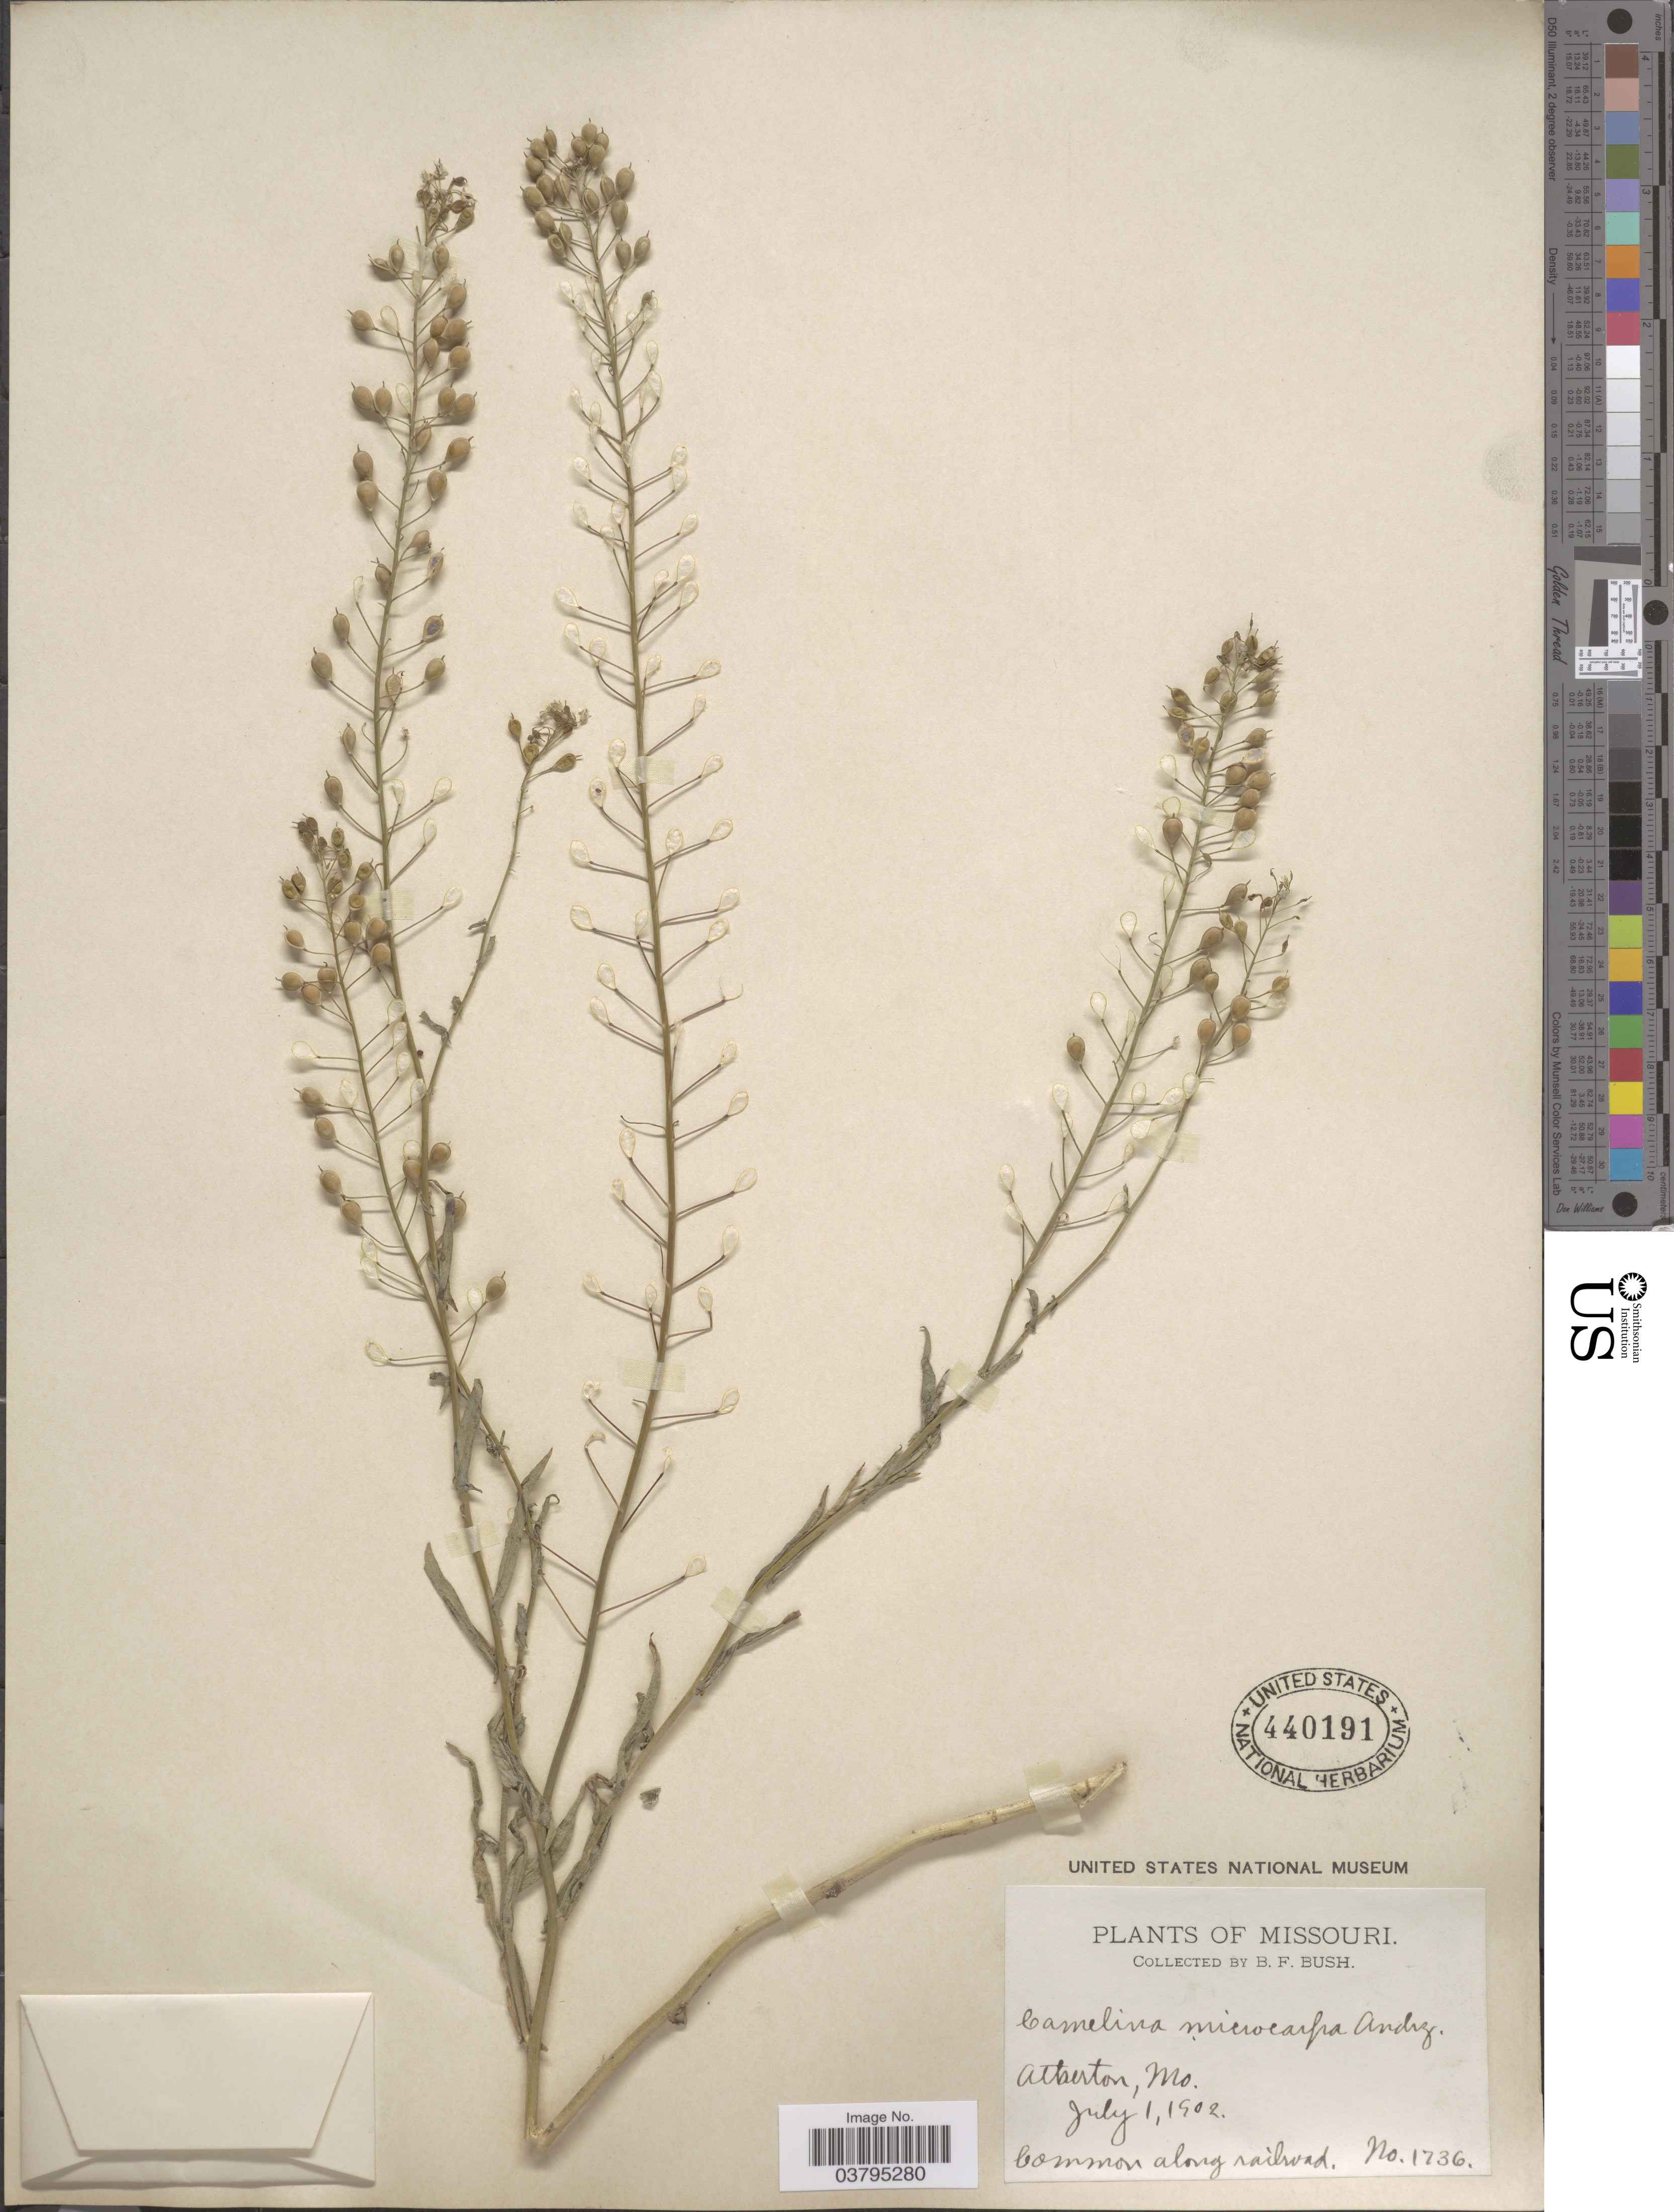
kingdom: Plantae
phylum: Tracheophyta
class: Magnoliopsida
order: Brassicales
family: Brassicaceae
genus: Camelina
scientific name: Camelina microcarpa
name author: DC.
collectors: B. F. Bush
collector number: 1736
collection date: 1902-07-01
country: United States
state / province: Missouri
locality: Atherton. Common along railroad.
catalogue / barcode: US 440191